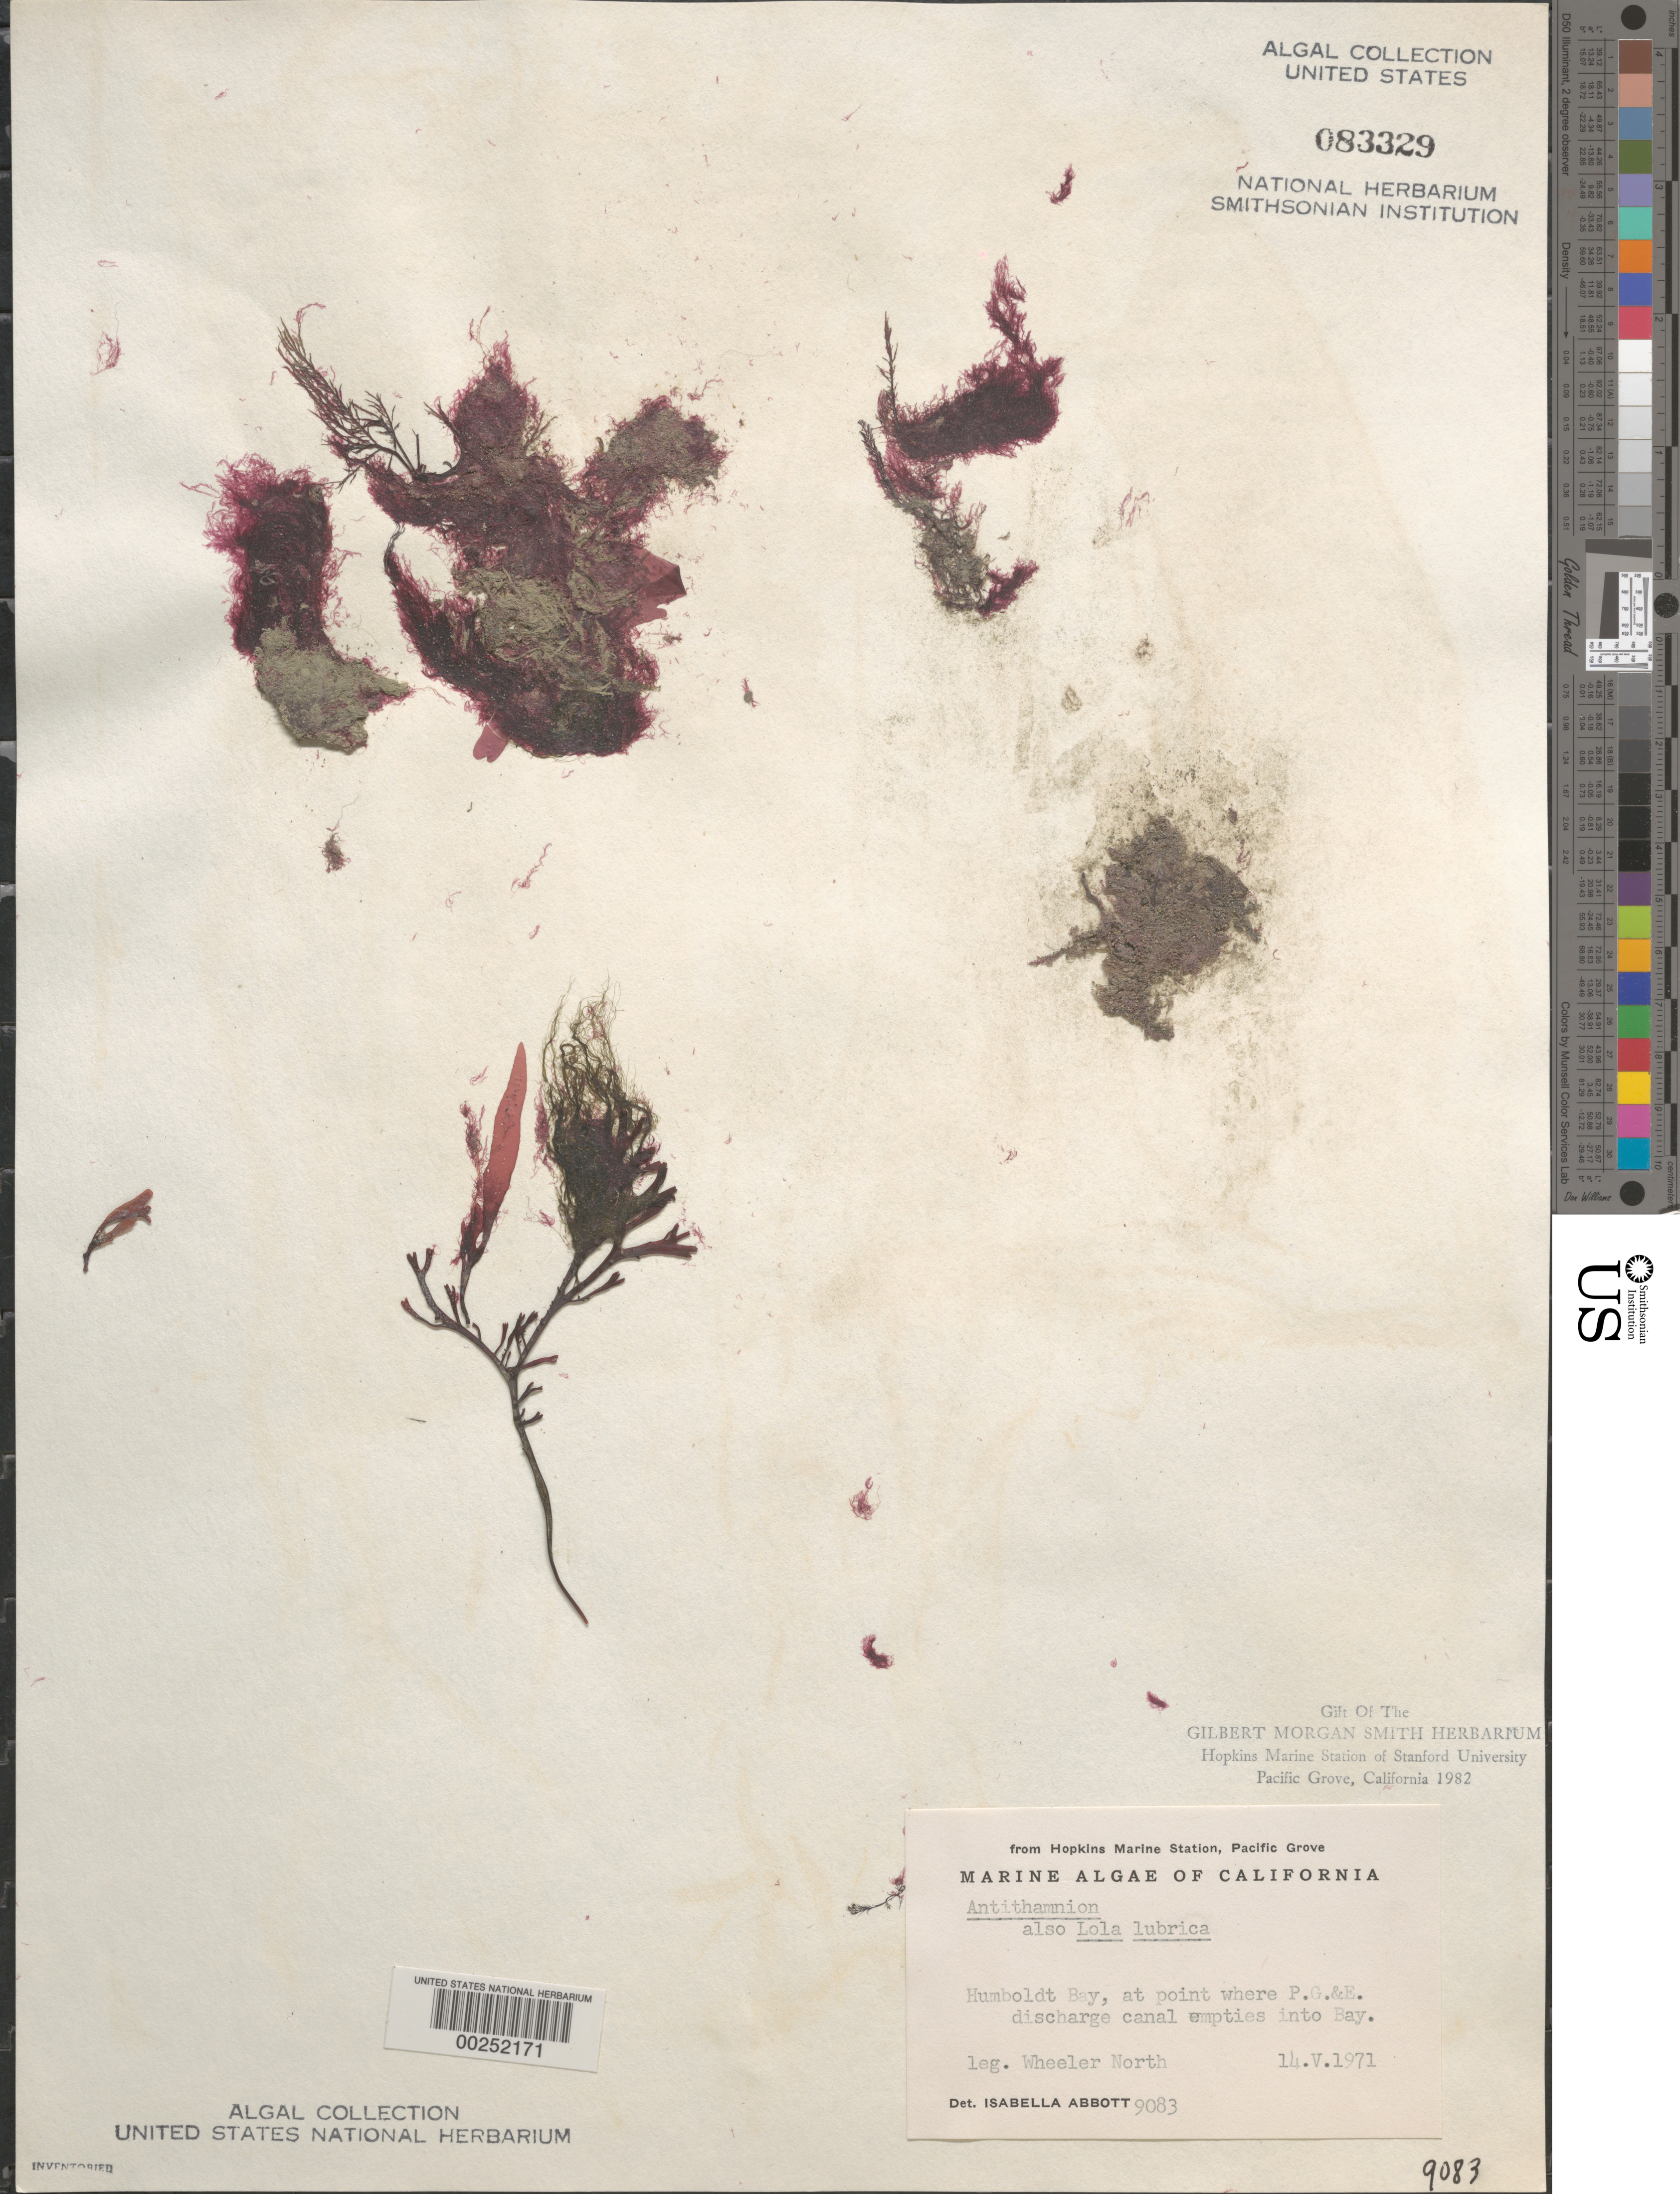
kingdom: Plantae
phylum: Rhodophyta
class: Florideophyceae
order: Ceramiales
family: Ceramiaceae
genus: Antithamnion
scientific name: Antithamnion sp.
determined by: Abbott, Isabella A.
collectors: W. North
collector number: IAA 9083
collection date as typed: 14 May 1971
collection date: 1971-05-14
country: United States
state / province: California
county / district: Humboldt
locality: Humboldt Bay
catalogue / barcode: US 83329